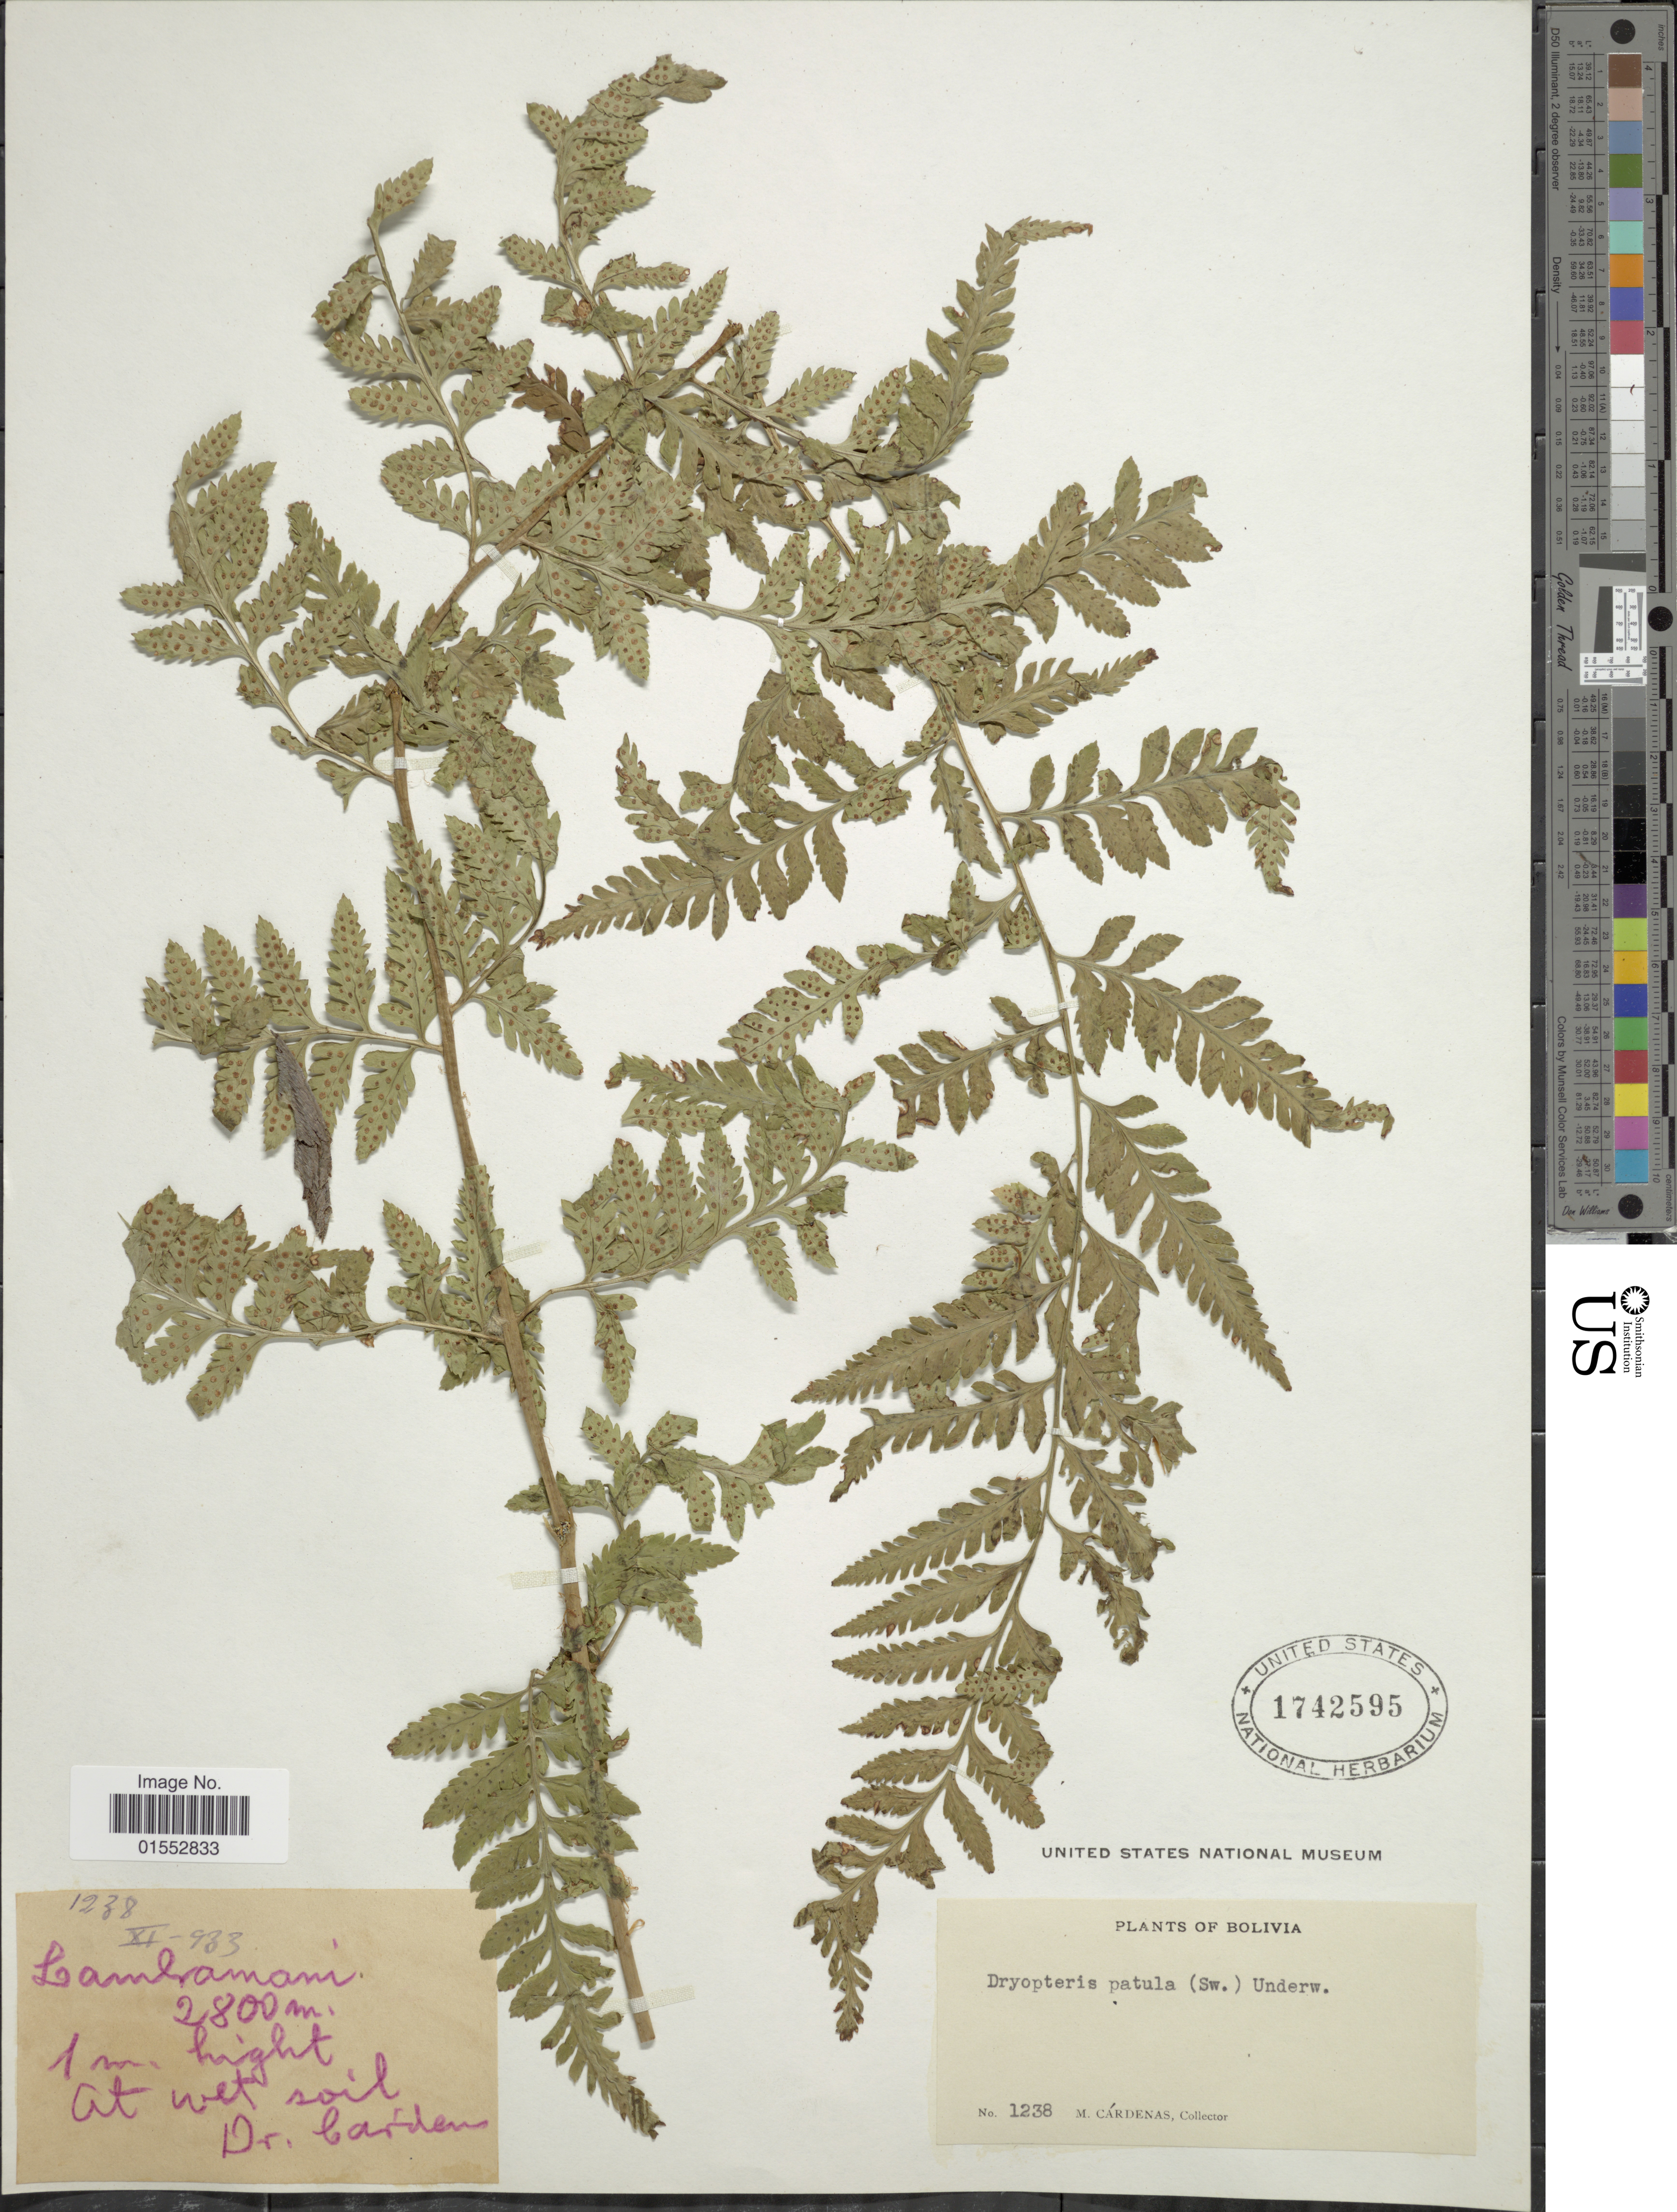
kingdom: Plantae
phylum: Tracheophyta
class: Polypodiopsida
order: Polypodiales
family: Dryopteridaceae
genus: Dryopteris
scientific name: Dryopteris patula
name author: (Sw.) Underw.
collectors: M. Cárdenas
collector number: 1238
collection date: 1983-11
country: Bolivia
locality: Lambamani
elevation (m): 2800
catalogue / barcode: US 1742595